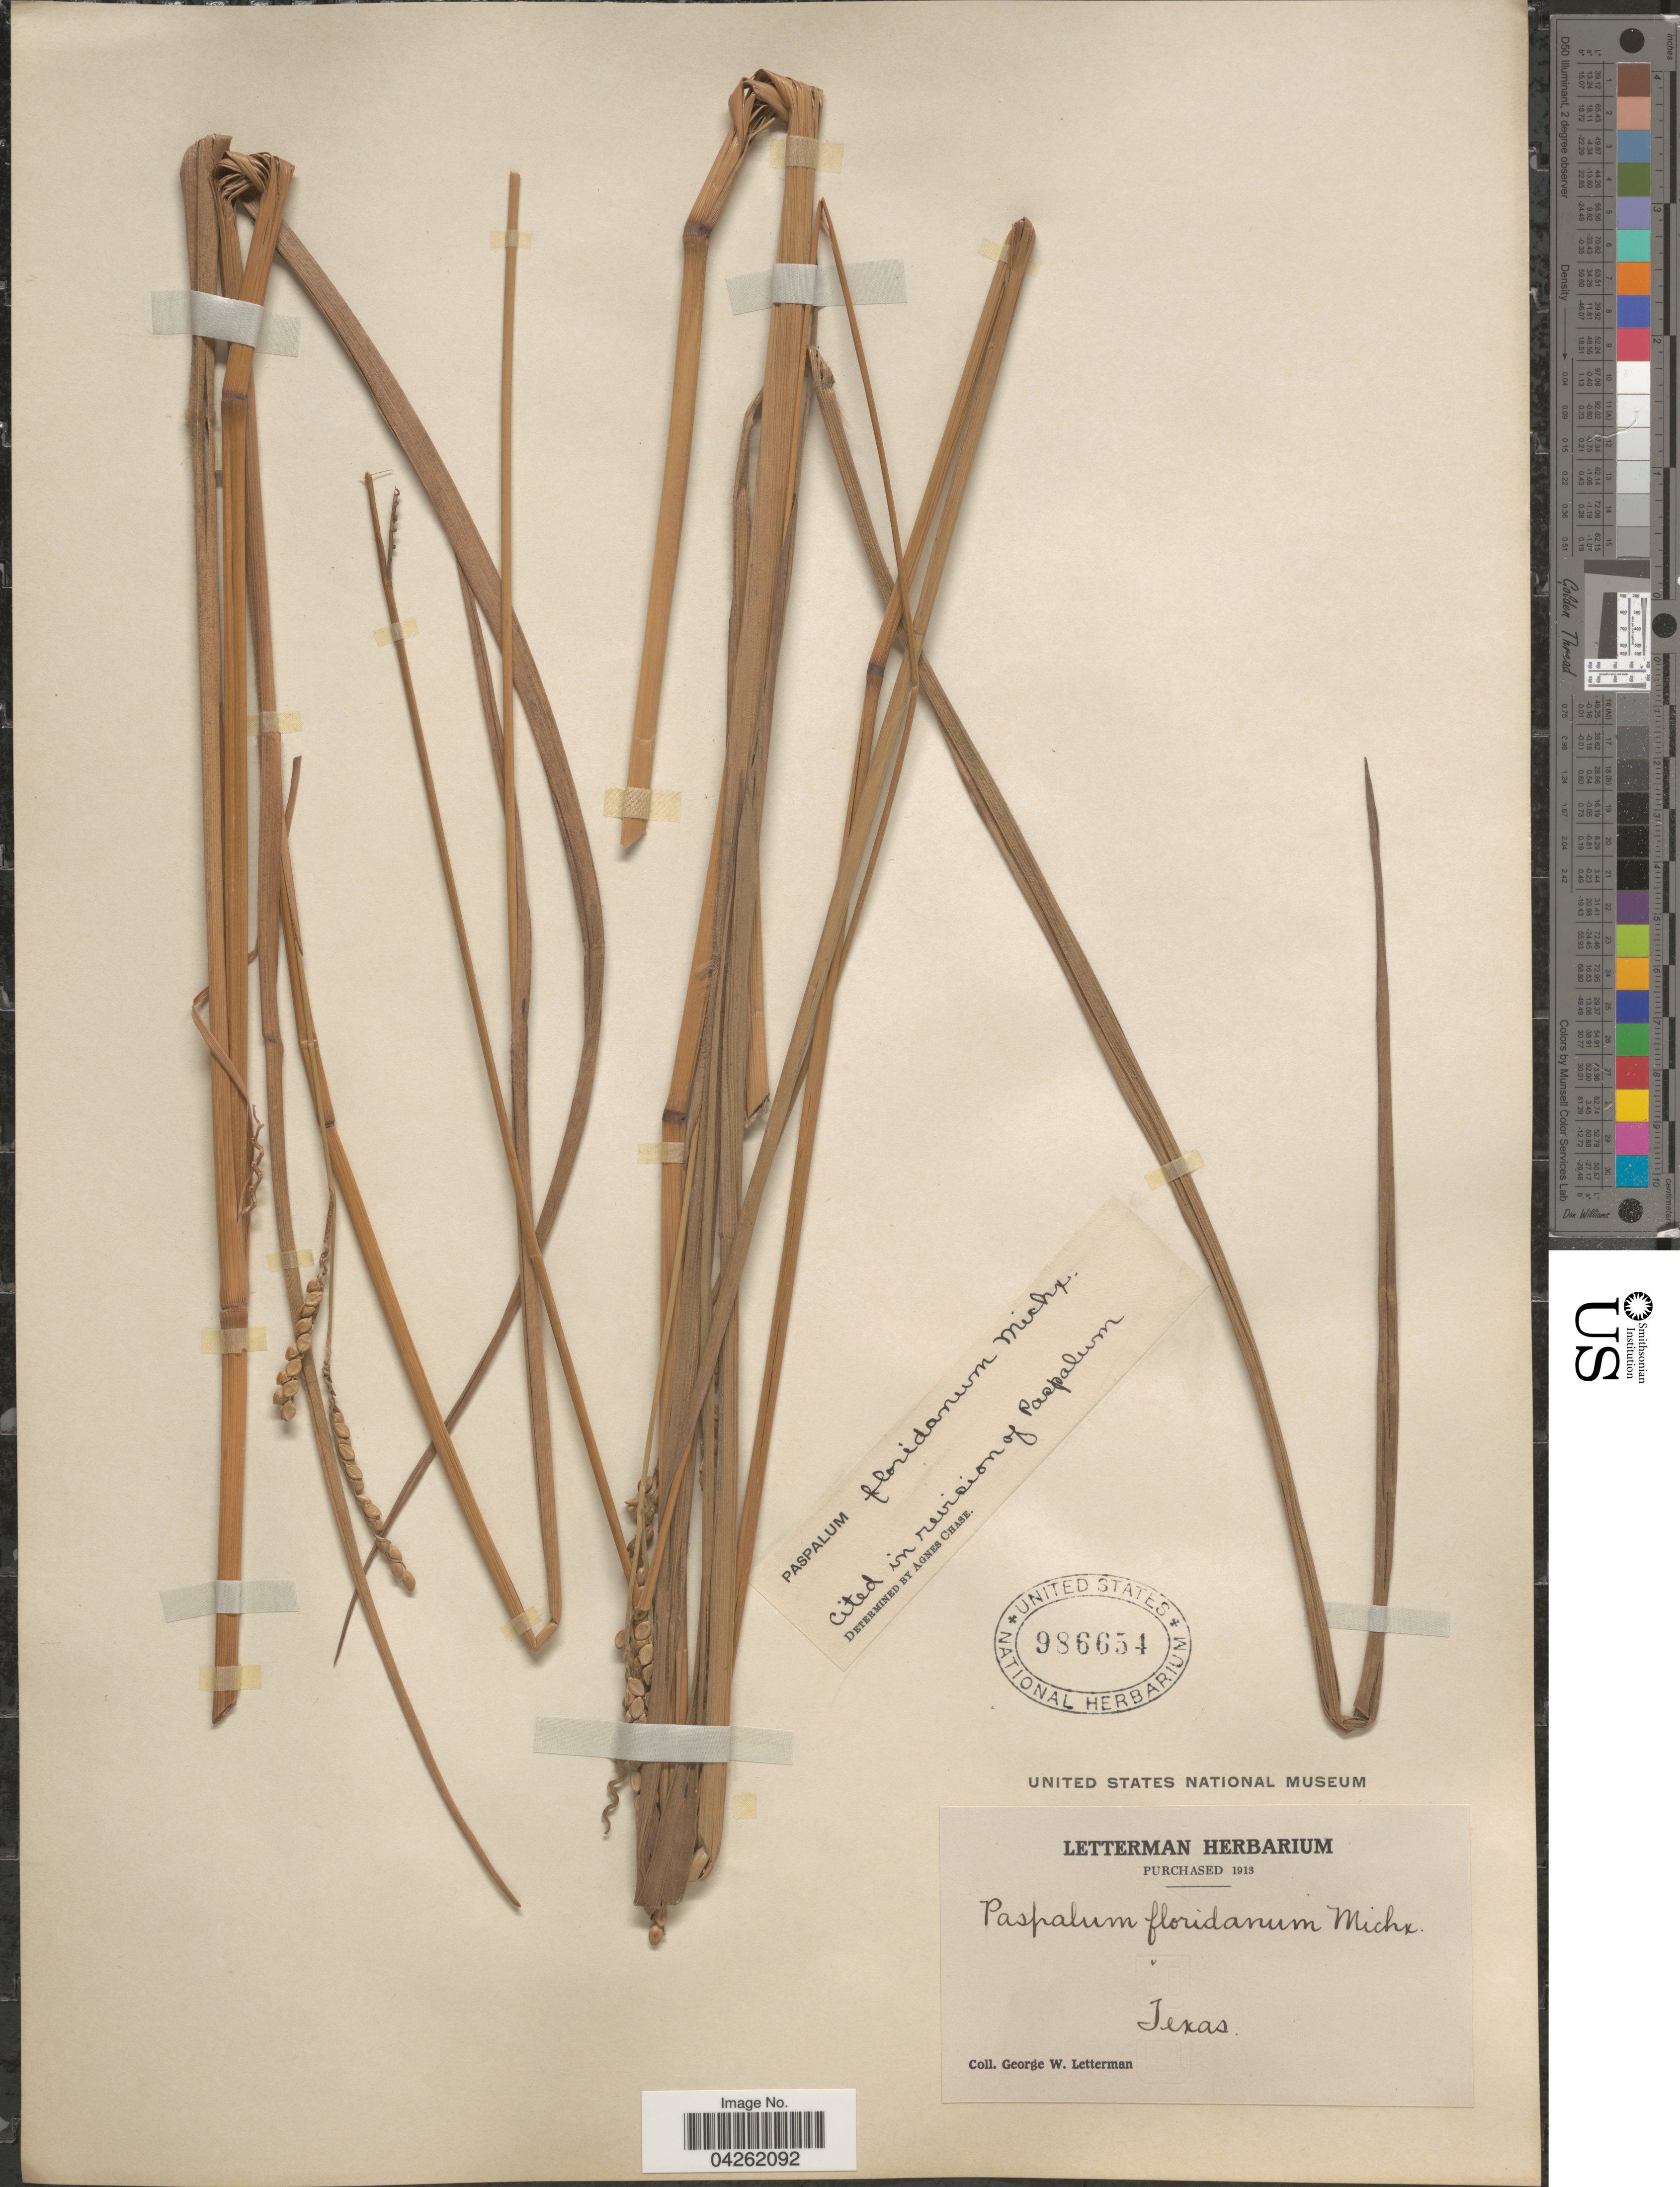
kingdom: Plantae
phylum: Tracheophyta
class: Liliopsida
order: Poales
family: Poaceae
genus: Paspalum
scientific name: Paspalum floridanum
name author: Michx.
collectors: G. W. Letterman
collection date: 1913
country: United States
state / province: Texas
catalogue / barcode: US 986654